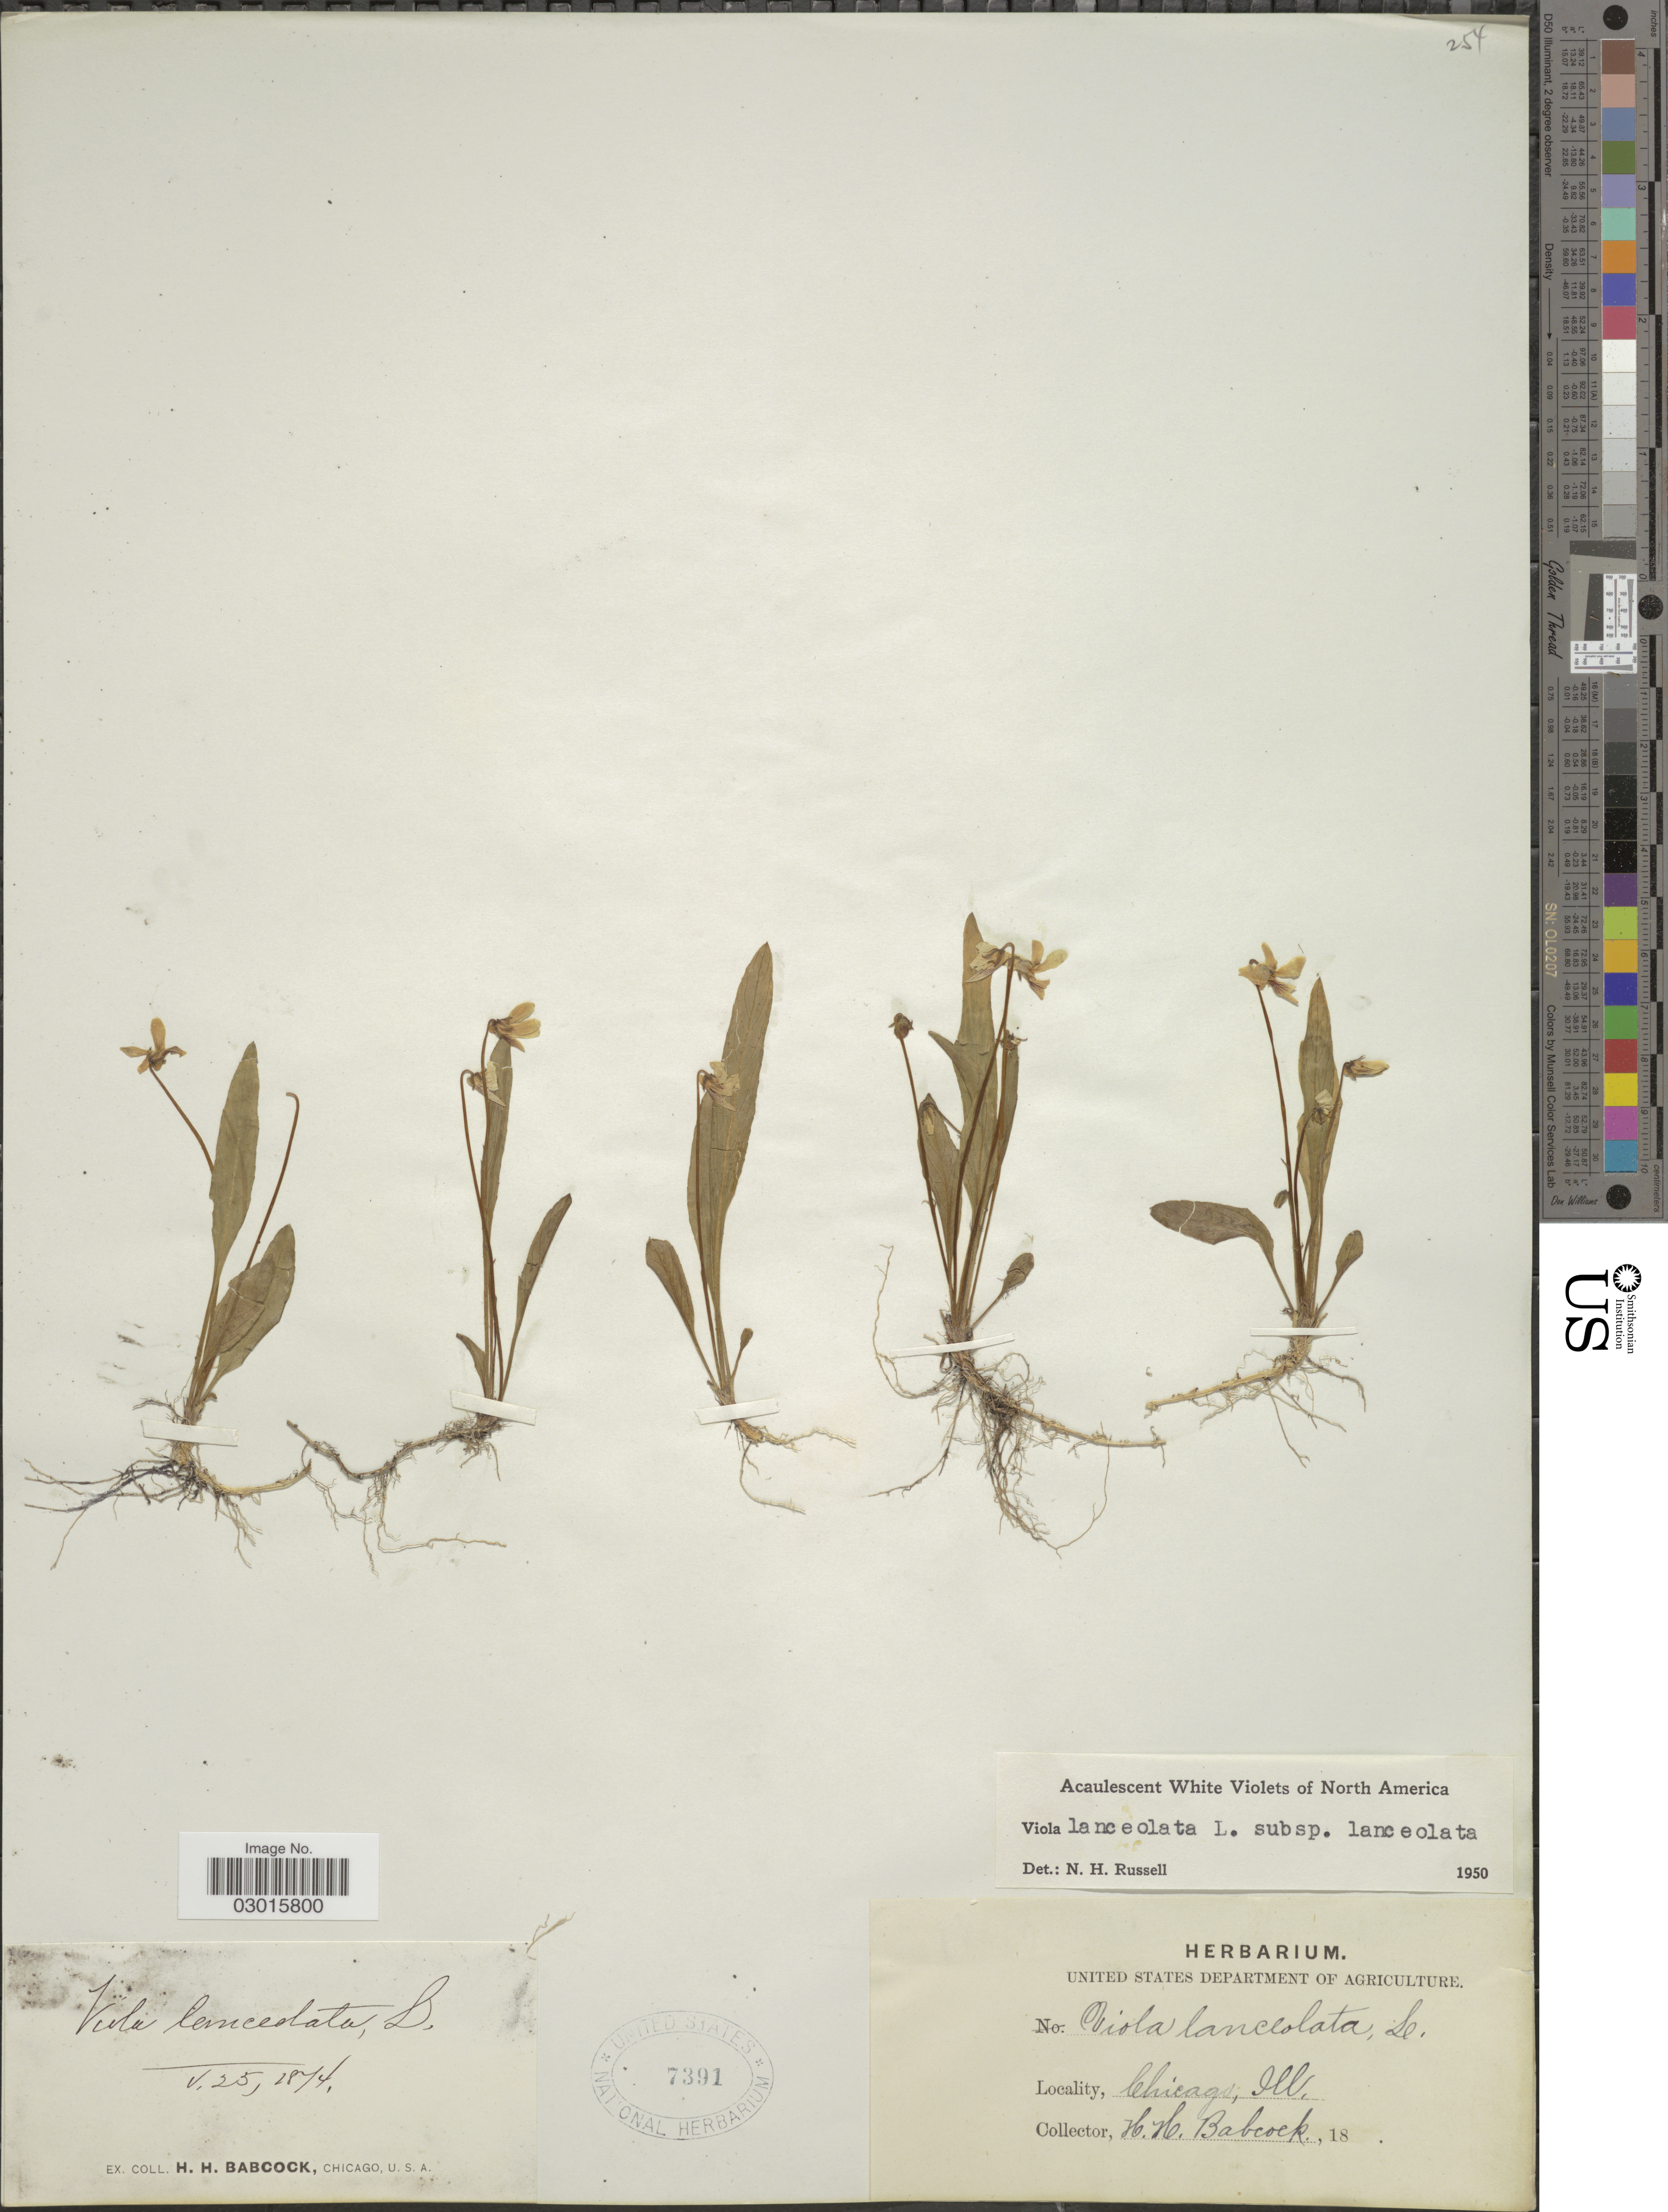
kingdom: Plantae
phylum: Tracheophyta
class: Magnoliopsida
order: Malpighiales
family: Violaceae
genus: Viola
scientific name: Viola lanceolata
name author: L.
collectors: H. Babcock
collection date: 1874-05-25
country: United States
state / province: Illinois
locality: Chicago.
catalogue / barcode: US 7391